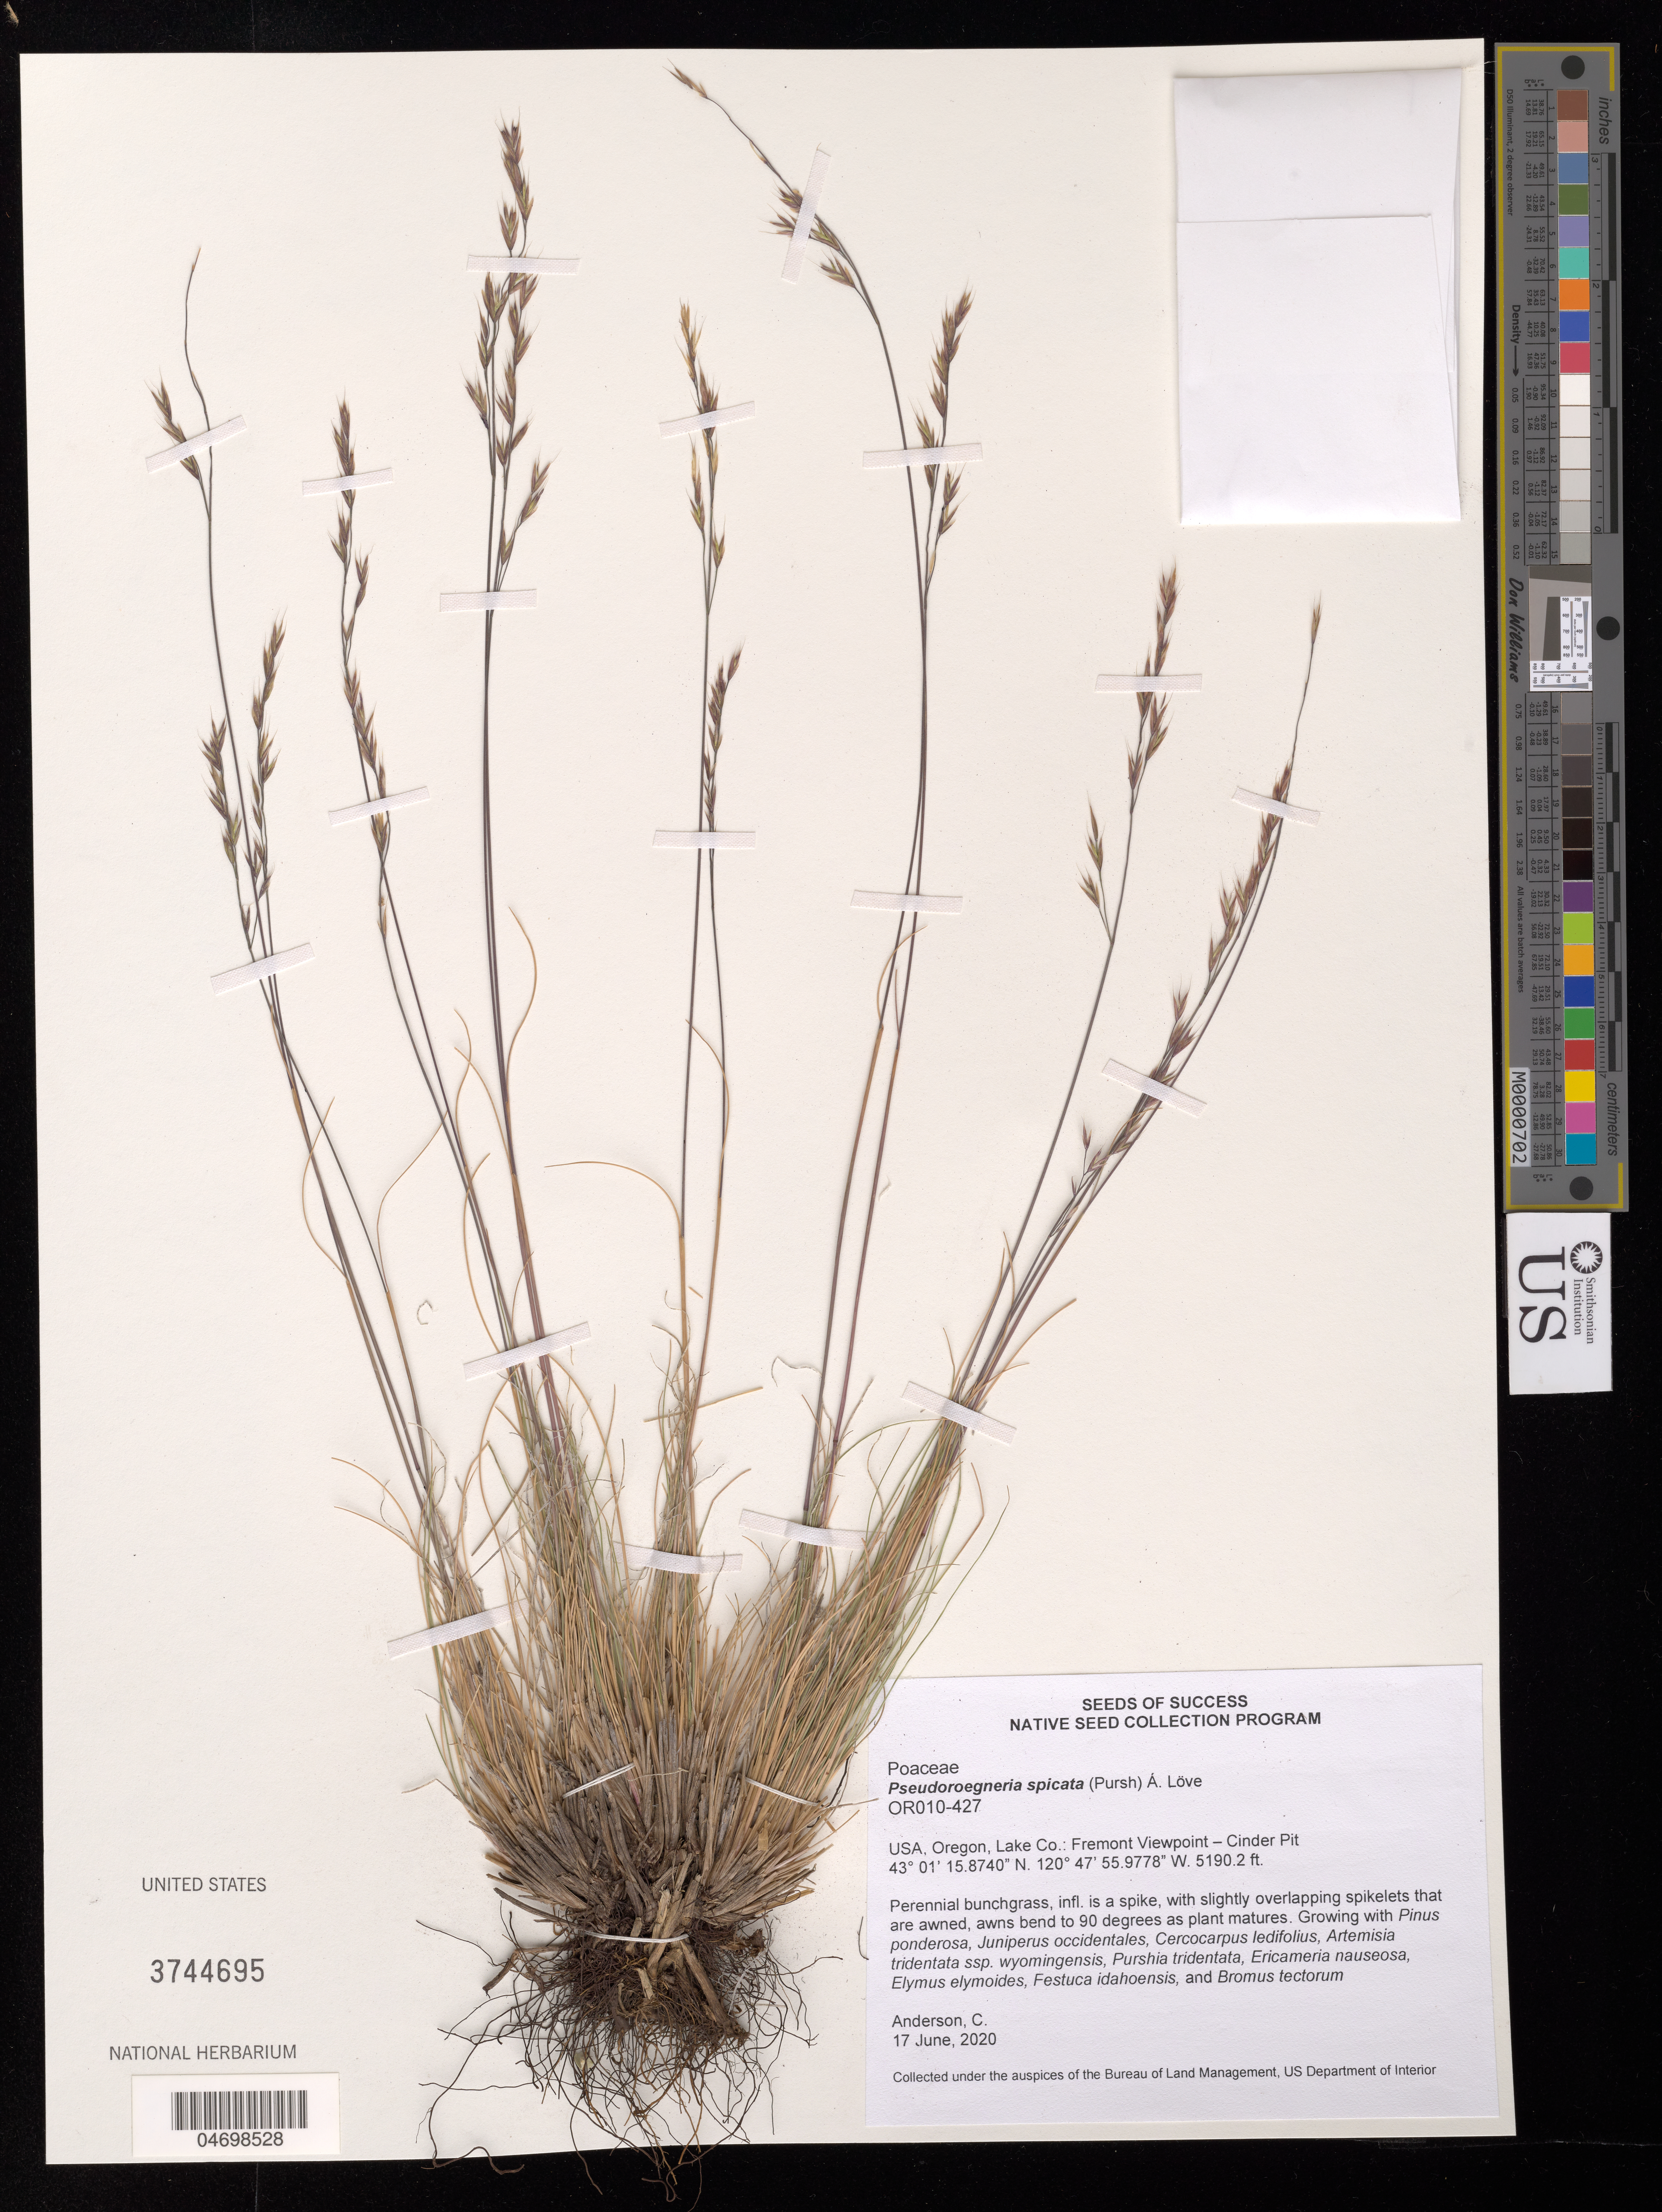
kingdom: Plantae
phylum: Tracheophyta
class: Liliopsida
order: Poales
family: Poaceae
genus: Pseudoroegneria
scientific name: Pseudoroegneria spicata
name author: (Pursh) Á. Löve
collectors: C. Anderson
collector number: OR010-427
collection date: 2020-06-17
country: United States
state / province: Oregon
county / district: Lake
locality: Fremont Viewpoint- Cinder Pit.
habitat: With Pinus ponderosa, Juniperus occidentales, Purshia tridentata, etc.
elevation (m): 1673.4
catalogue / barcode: US 3744695